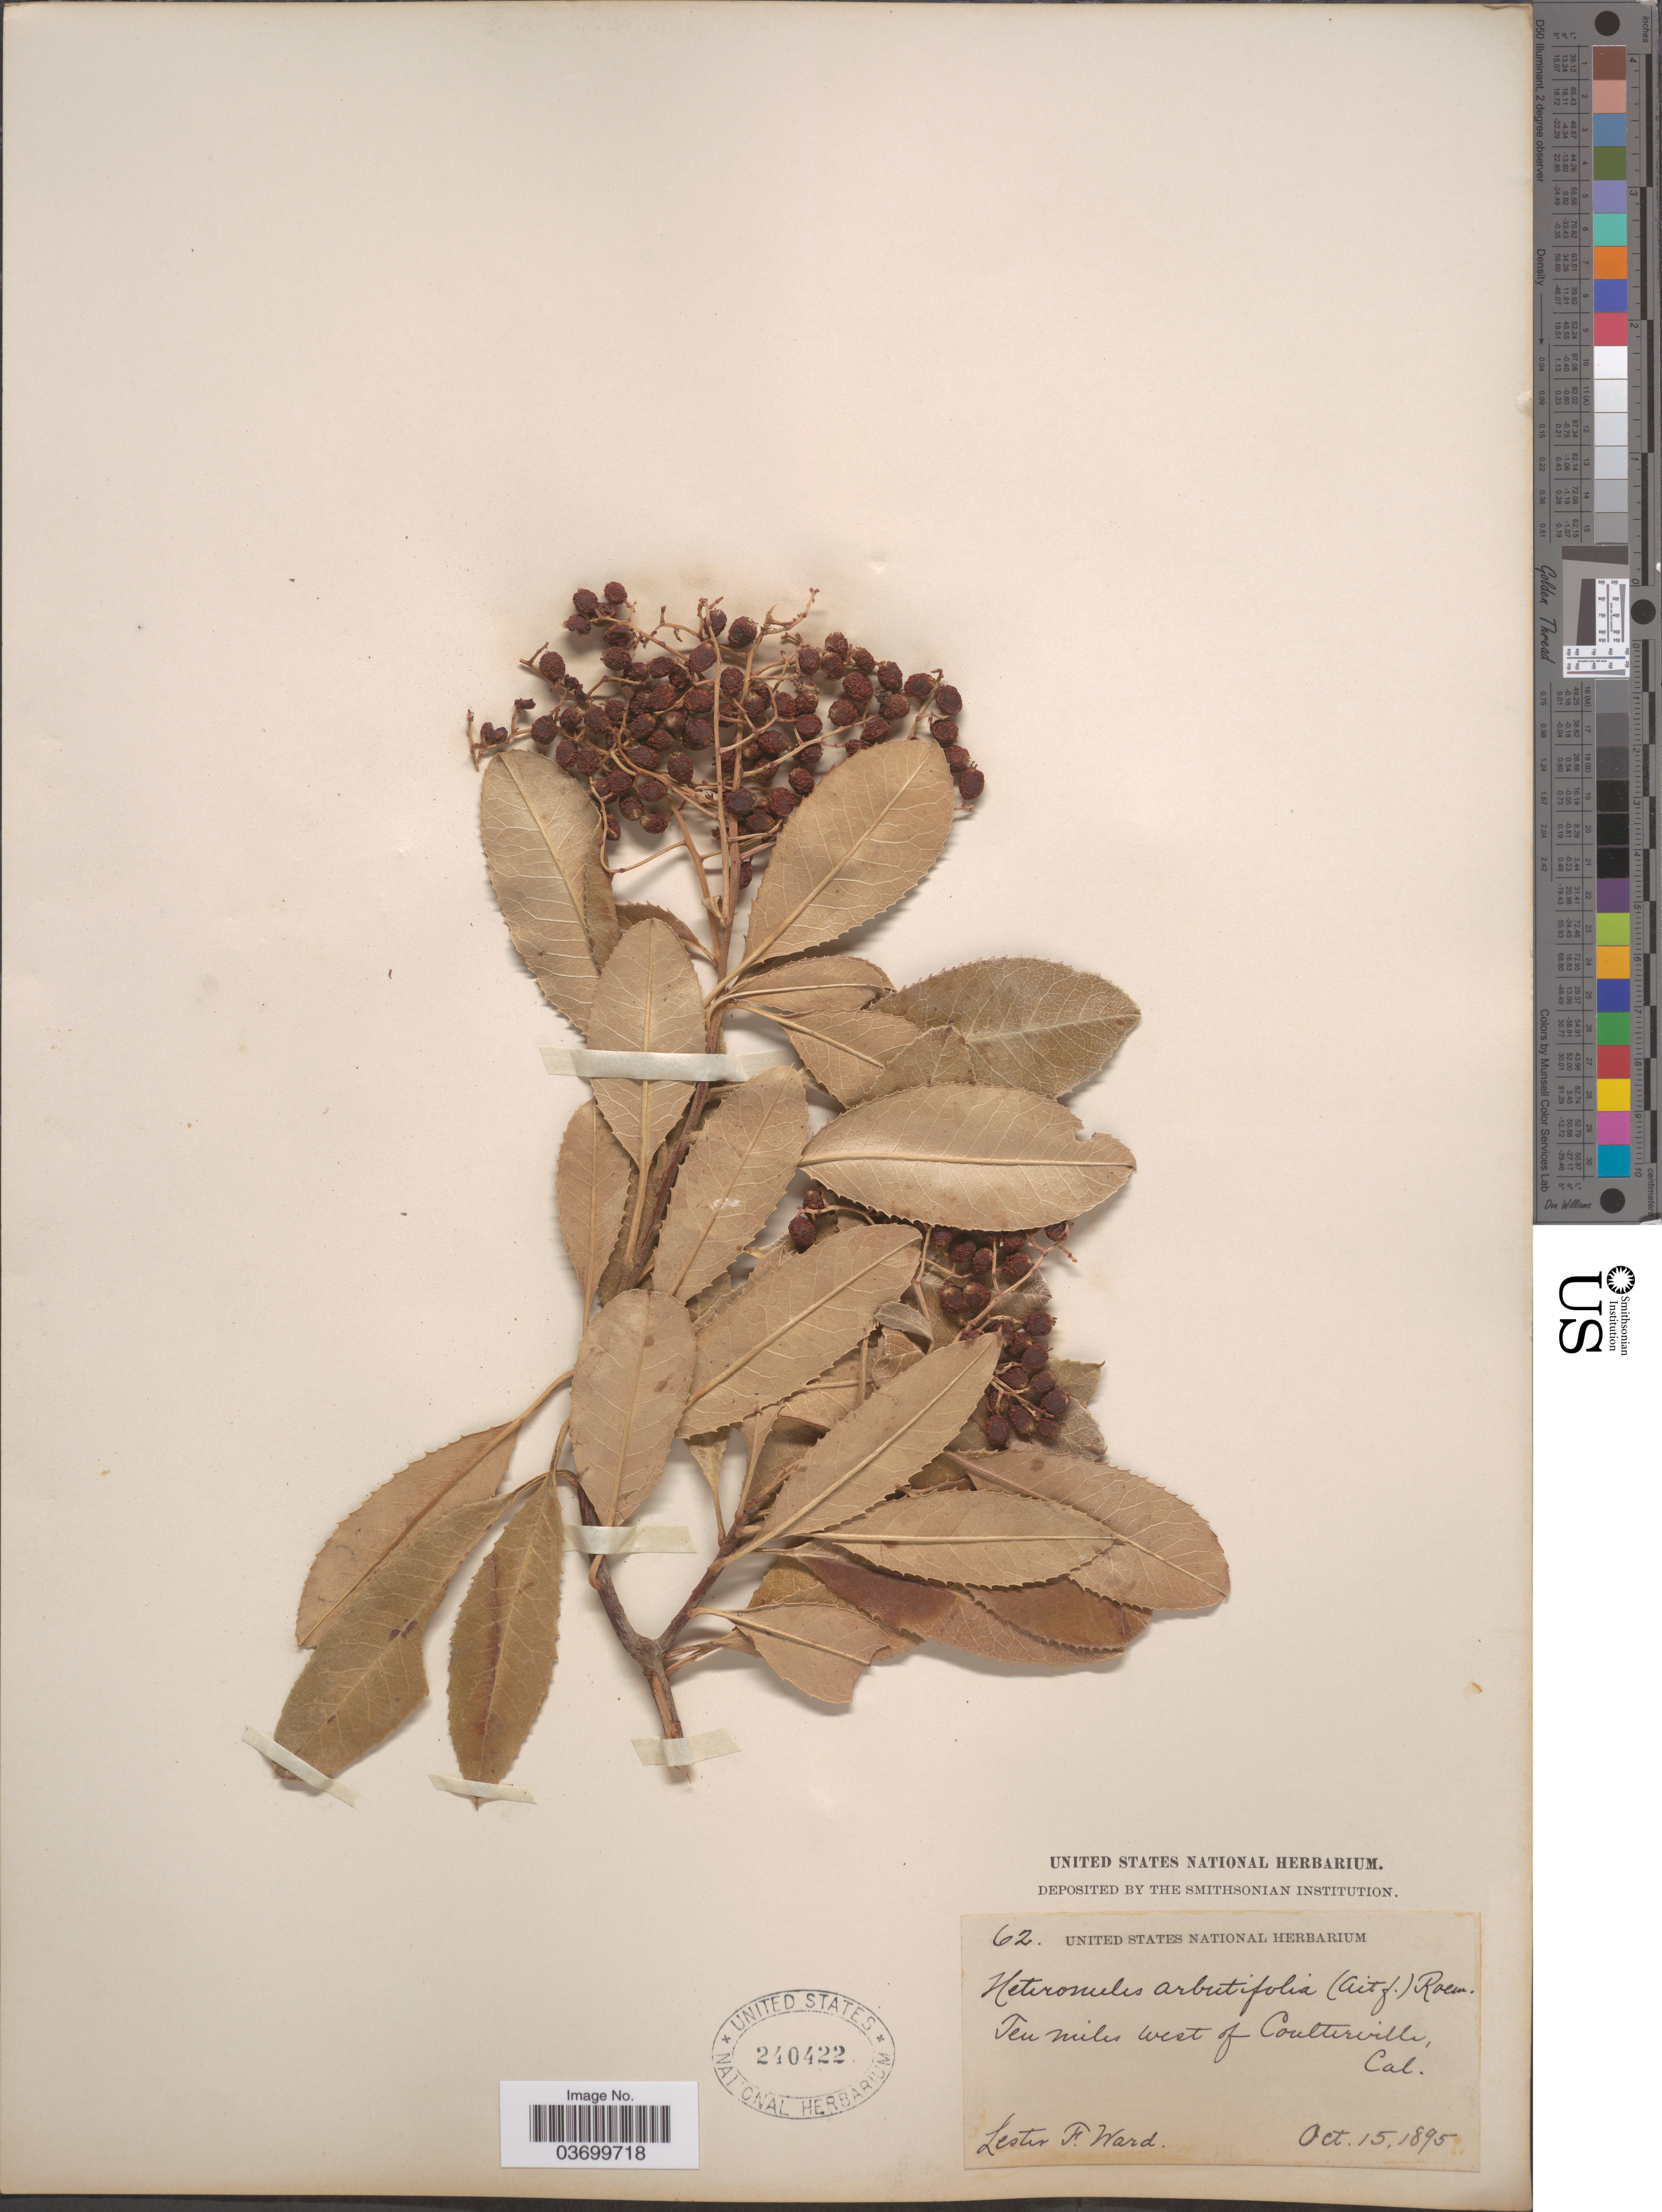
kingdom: Plantae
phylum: Tracheophyta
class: Magnoliopsida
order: Rosales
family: Rosaceae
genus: Heteromeles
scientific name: Heteromeles salicifolia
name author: (C. Presl) Abrams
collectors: L. F. Ward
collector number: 62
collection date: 1895-10-15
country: United States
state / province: California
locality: Ten miles west of Coulterville.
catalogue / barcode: US 240422